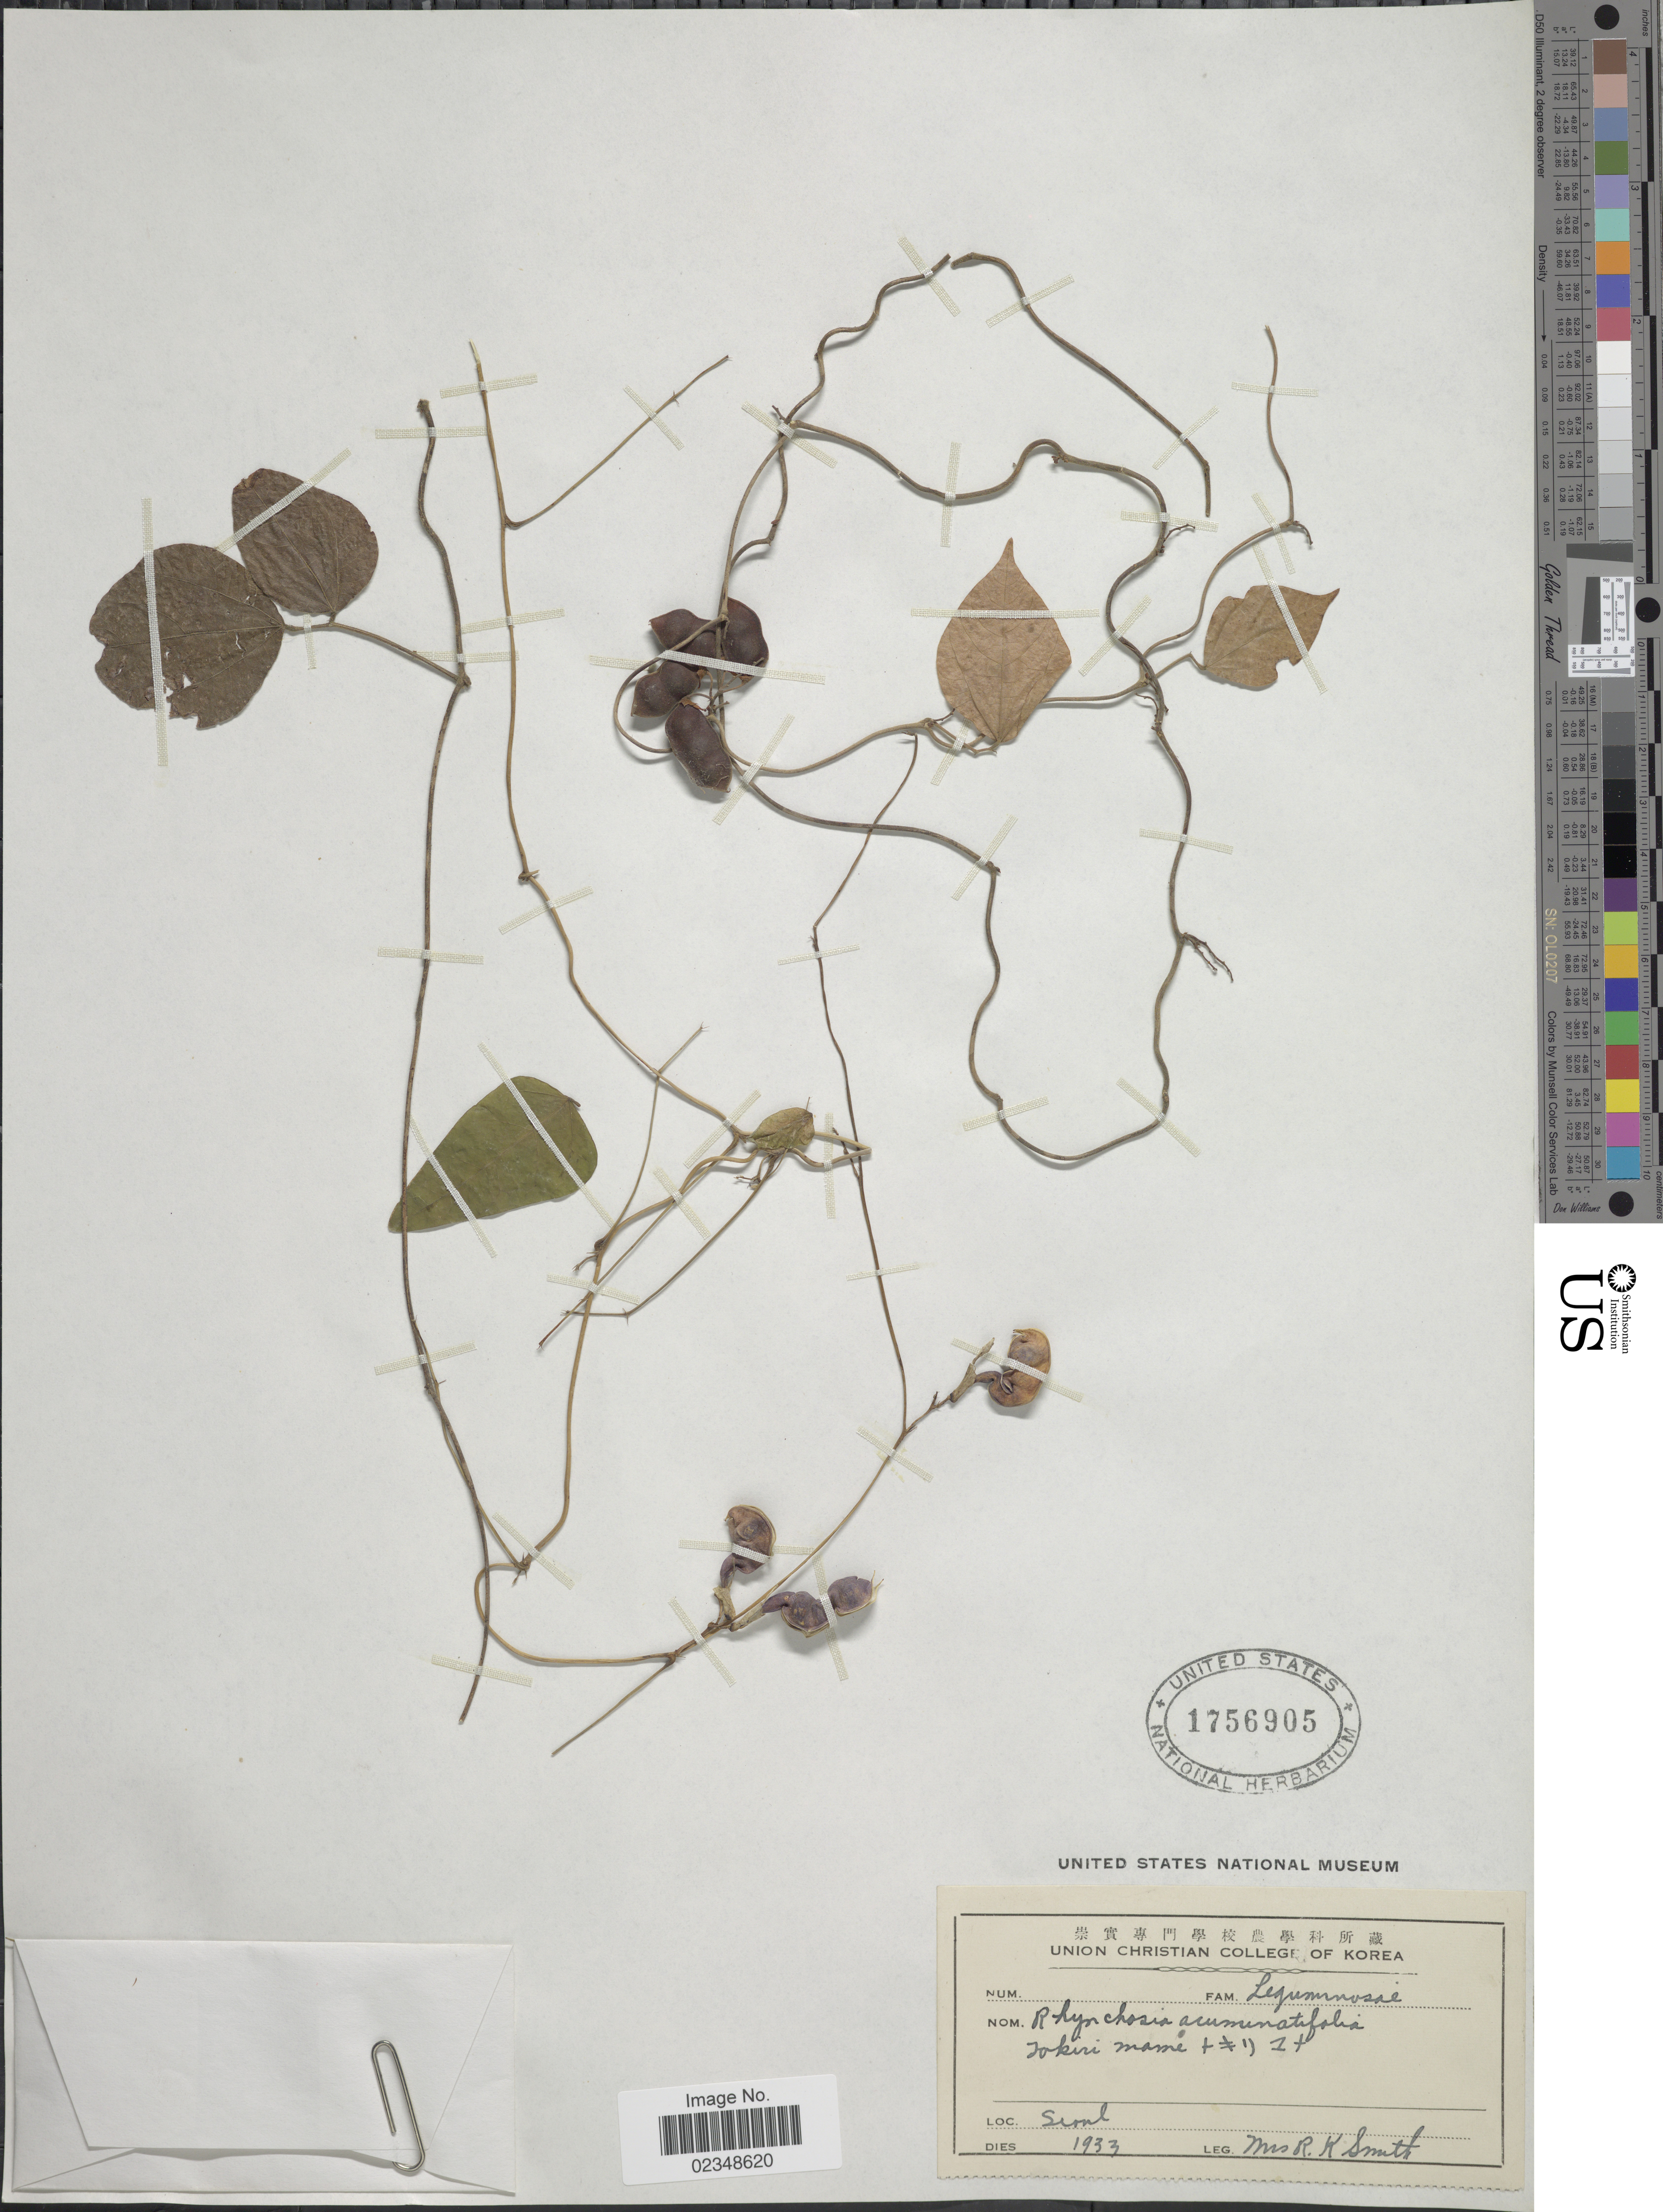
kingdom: Plantae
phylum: Tracheophyta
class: Magnoliopsida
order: Fabales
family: Fabaceae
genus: Rhynchosia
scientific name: Rhynchosia acuminatifolia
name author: Makino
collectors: Mrs. R. K. Smith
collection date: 1933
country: South Korea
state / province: Seoul Special City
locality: Seoul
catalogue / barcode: US 1756905